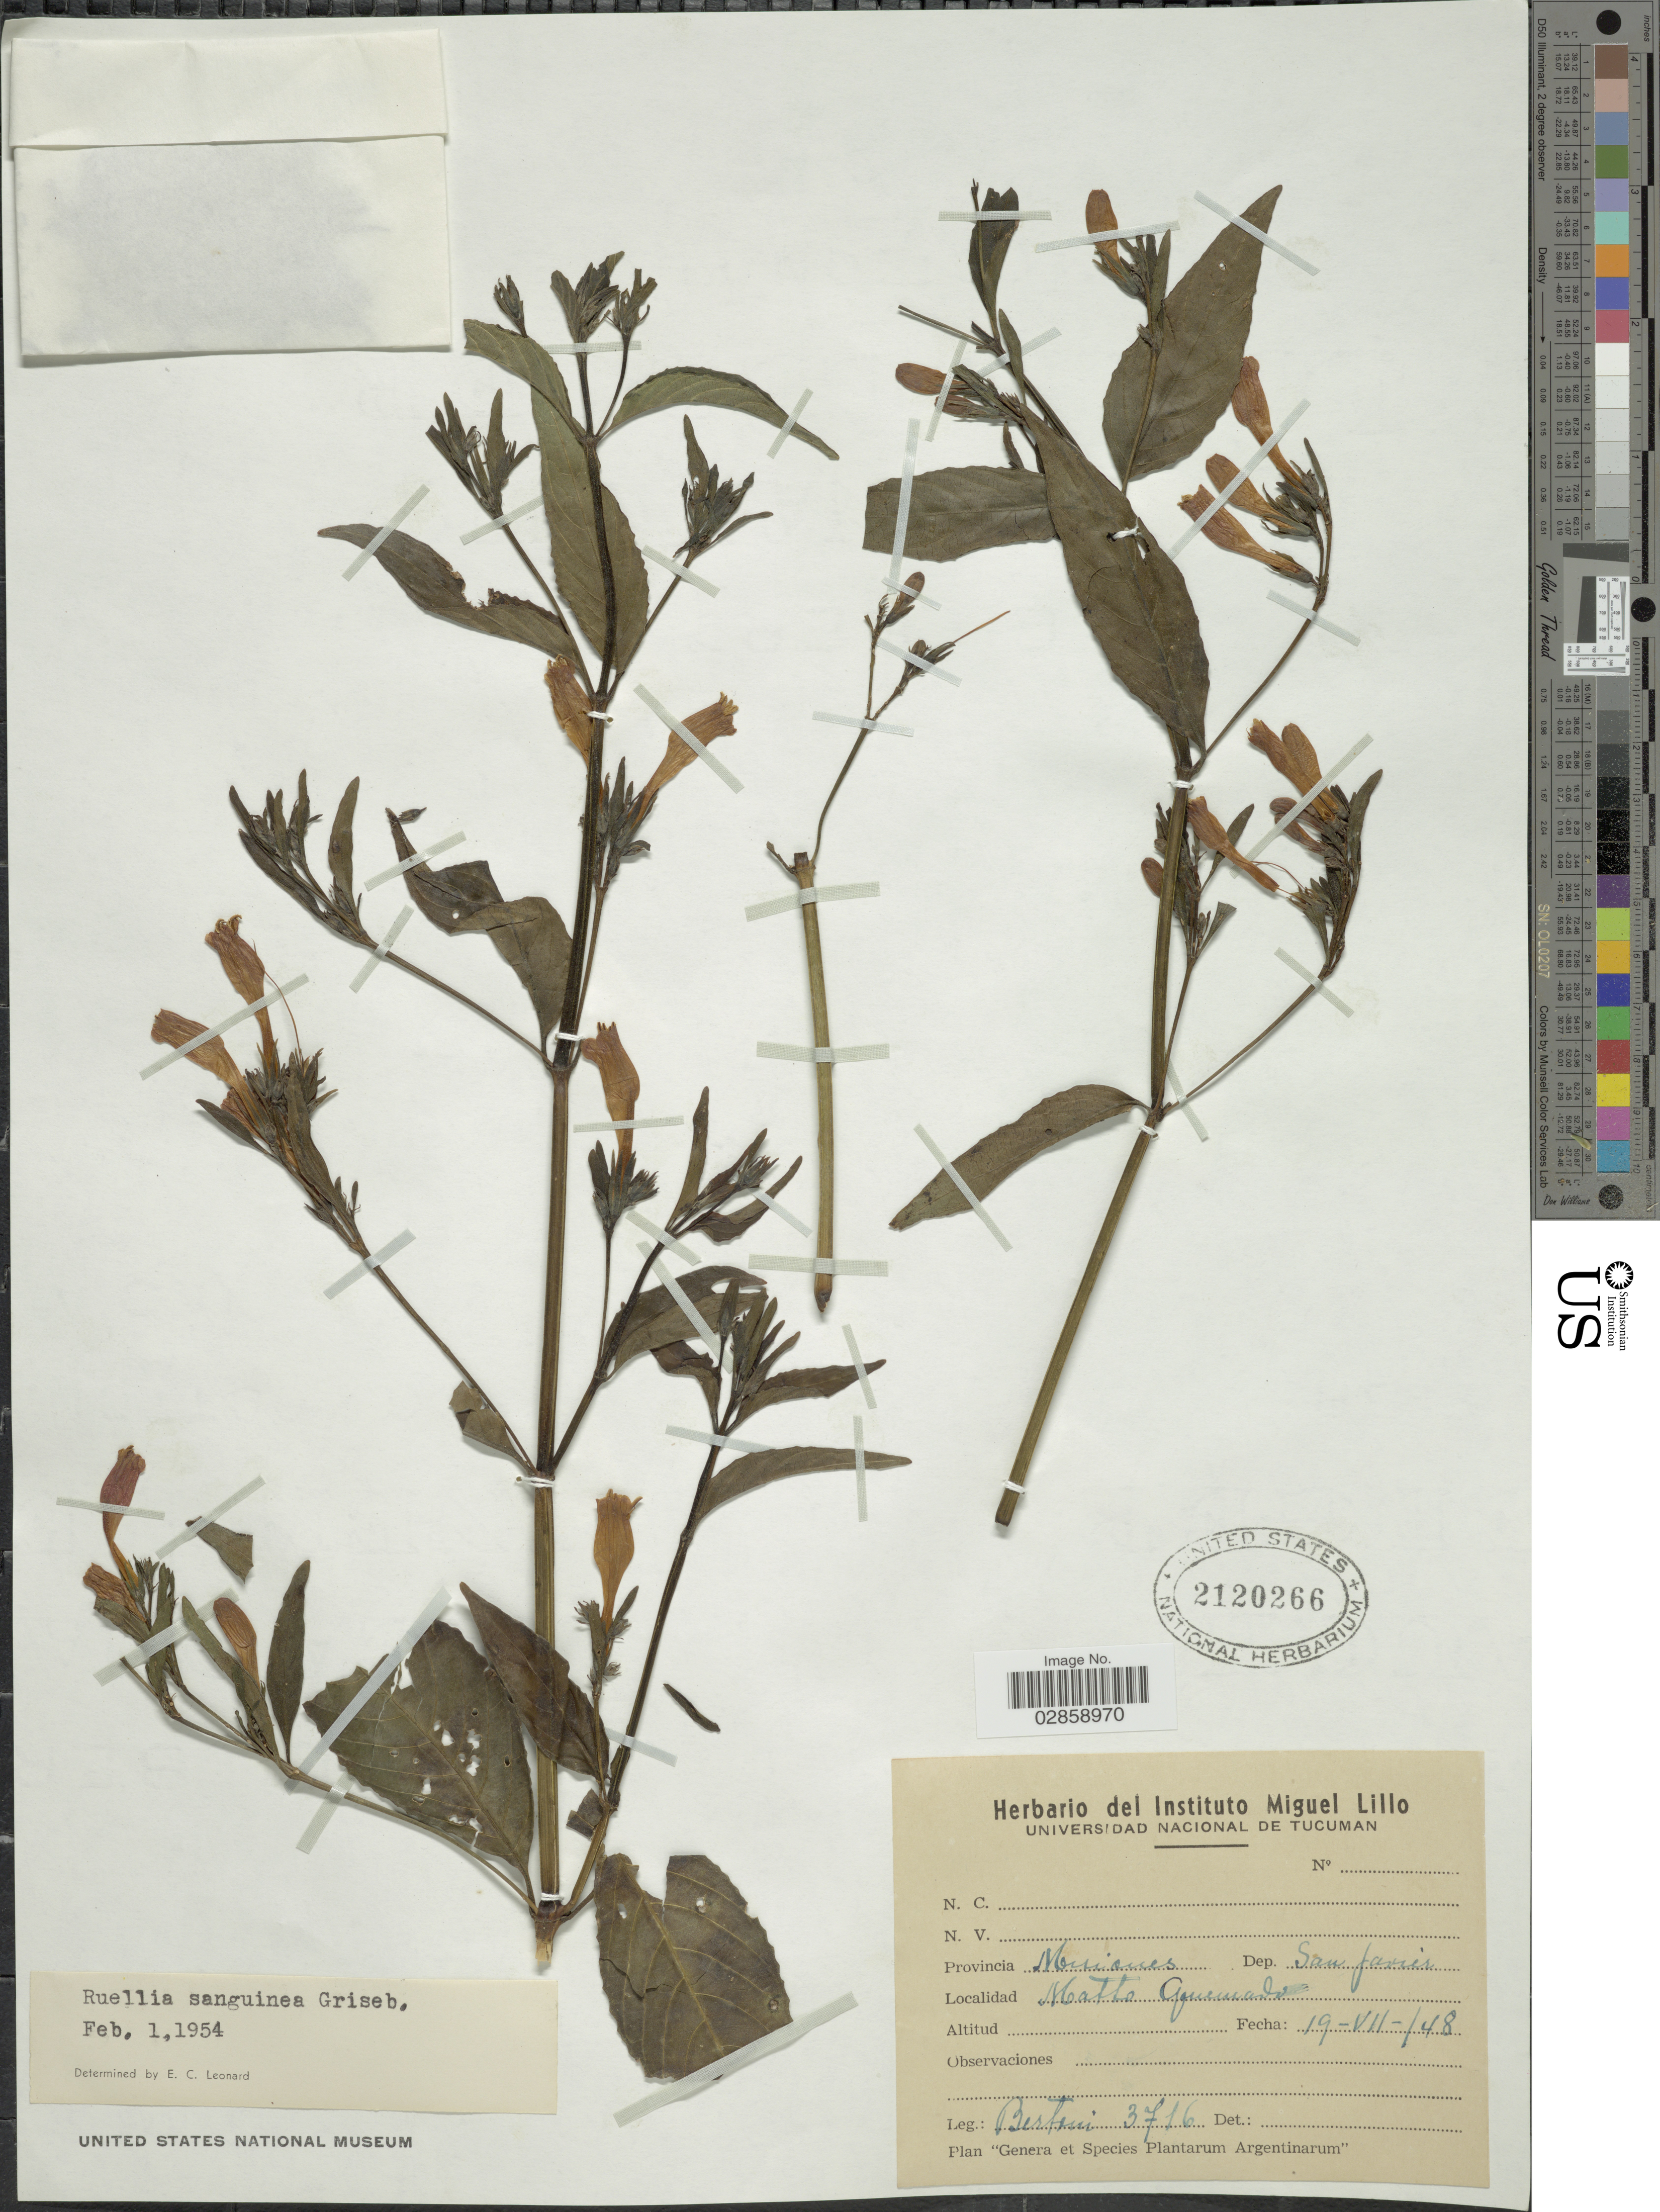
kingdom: Plantae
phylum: Tracheophyta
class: Magnoliopsida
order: Lamiales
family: Acanthaceae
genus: Ruellia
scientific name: Ruellia angustiflora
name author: (Nees) Lindau ex Rambo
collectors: -- Bertoni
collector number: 3716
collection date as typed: Transcribed d/m/y: 19/7/48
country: Argentina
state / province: Misiones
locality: Dep. San Javier. Matto Quemado.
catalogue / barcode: US 2120266